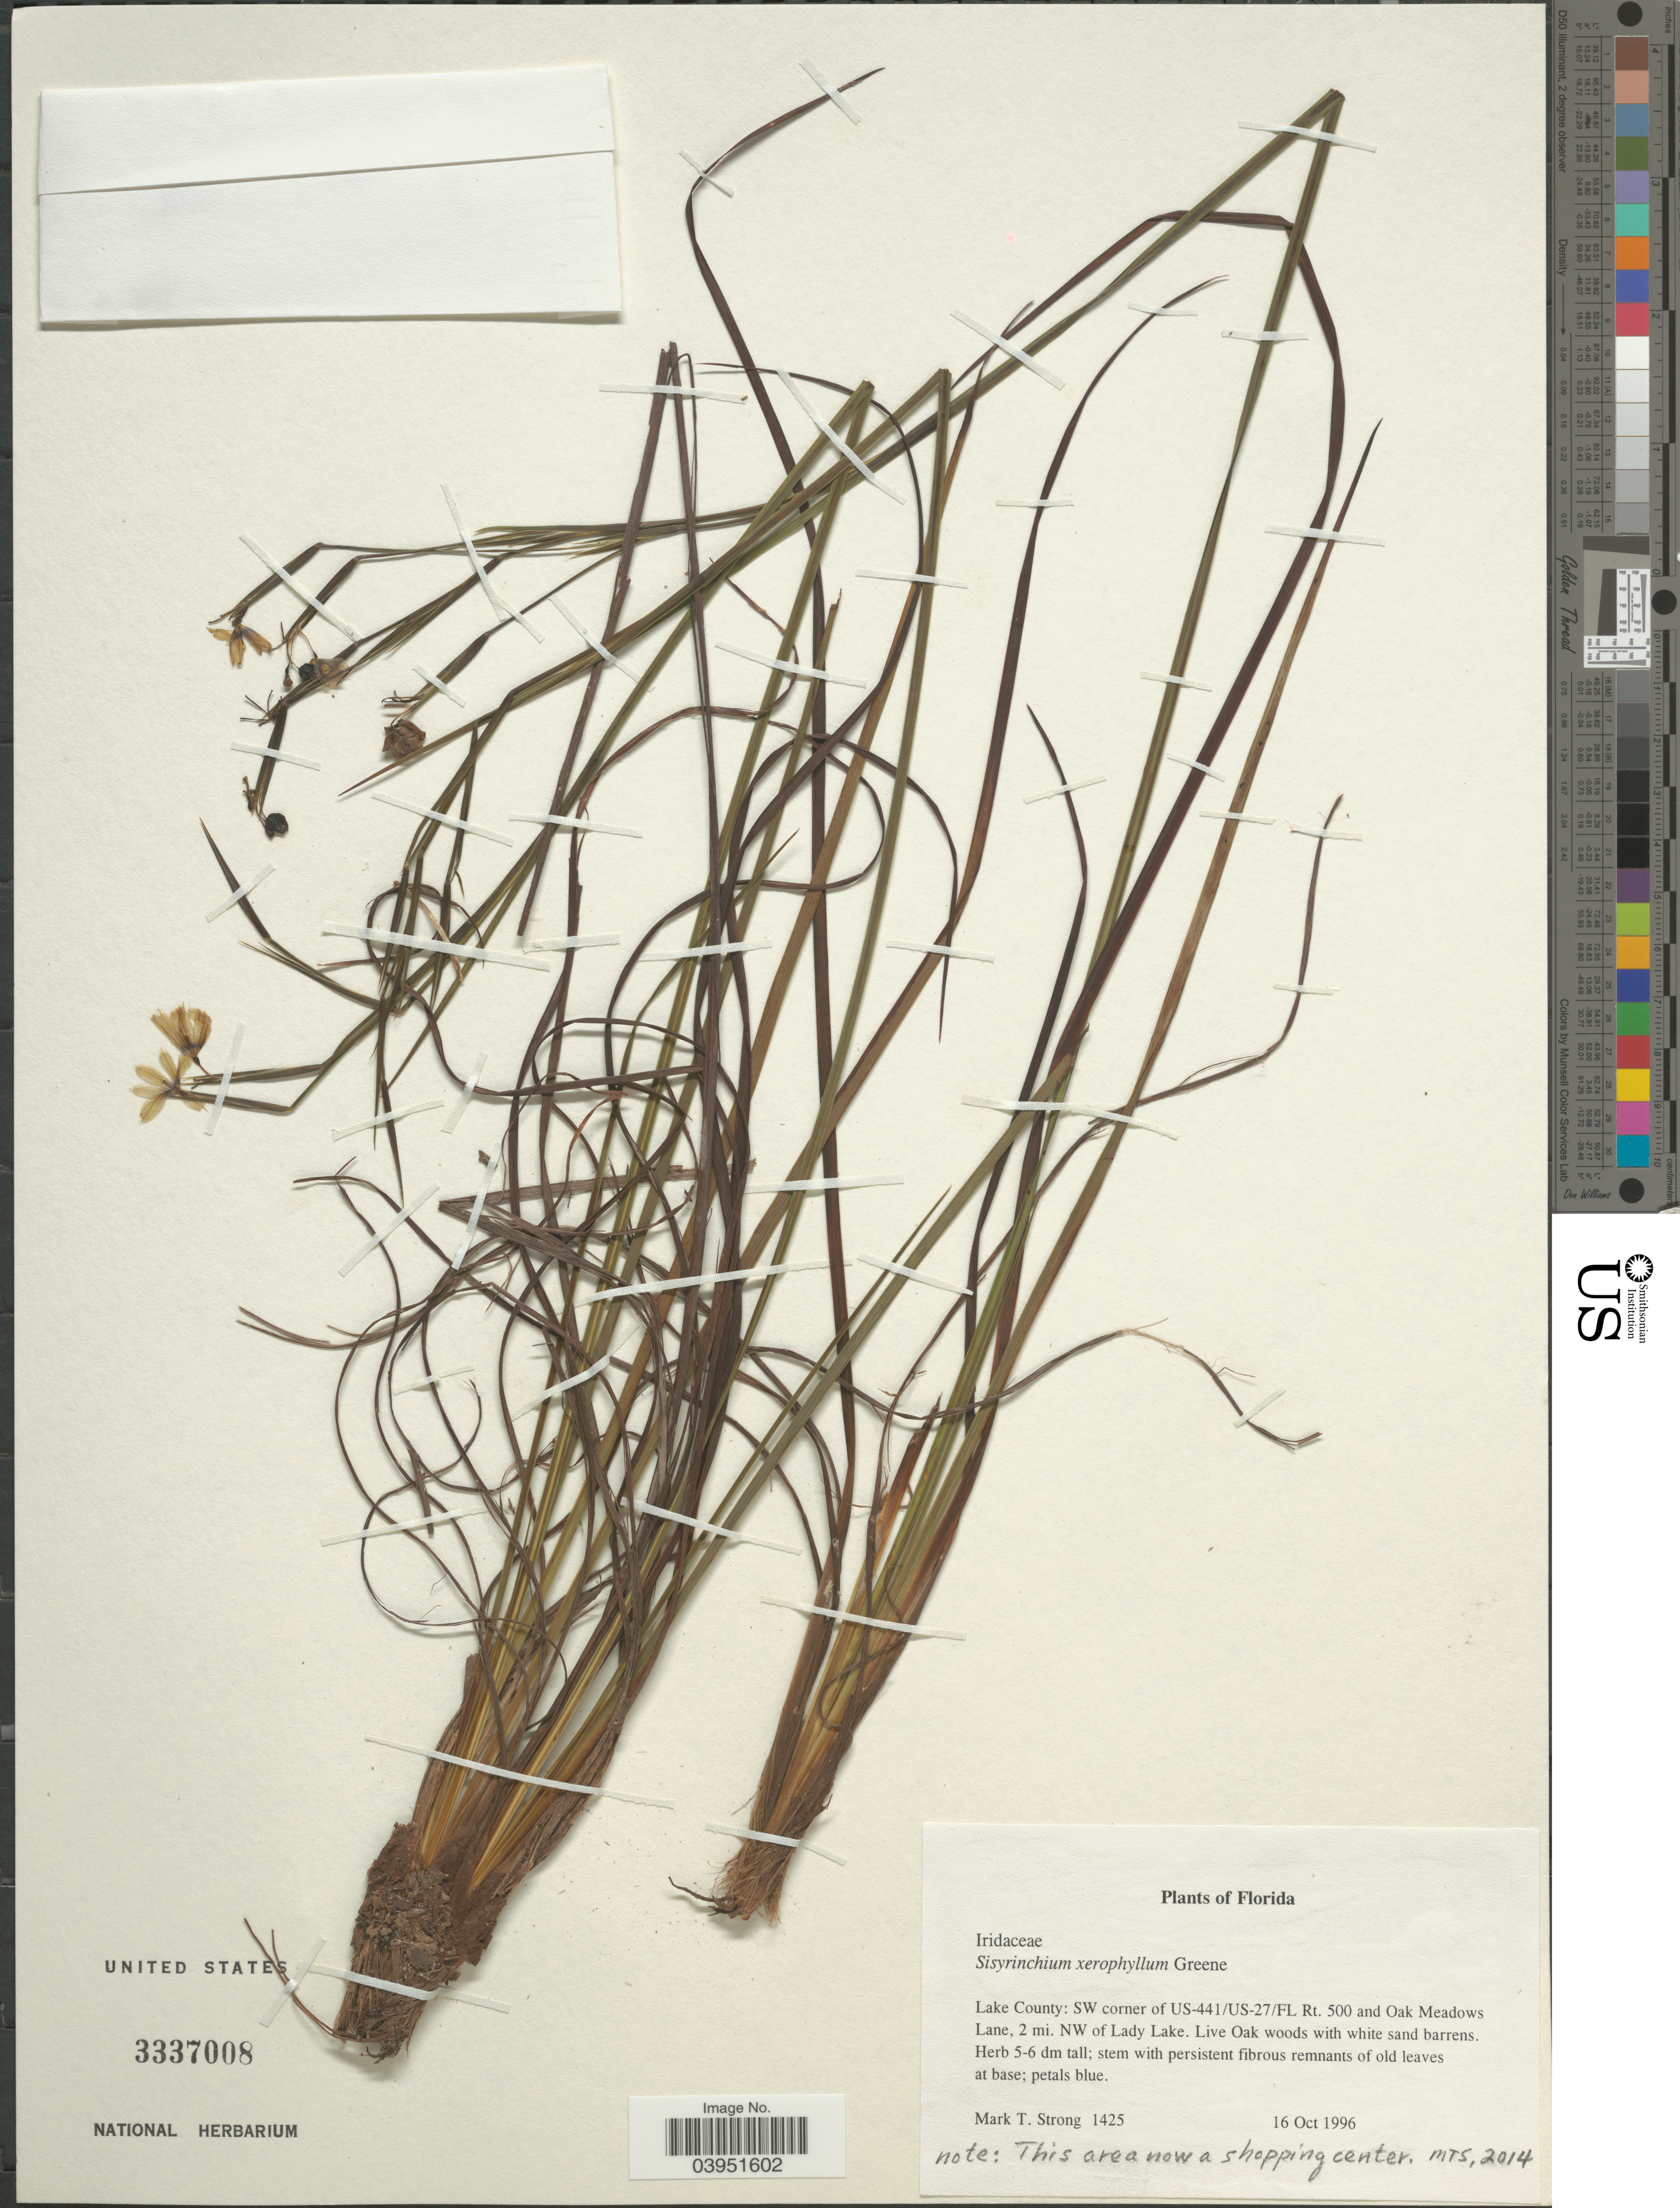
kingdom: Plantae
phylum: Tracheophyta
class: Liliopsida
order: Asparagales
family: Iridaceae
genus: Sisyrinchium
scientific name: Sisyrinchium xerophyllum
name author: Greene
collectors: M. T. Strong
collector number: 1425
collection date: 1996-10-16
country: United States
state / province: Florida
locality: Lake County: SW corner of US-441/US-27/ FL Rt. 500 and Oak Meadows Lane, 2 mi. NW of Lady Lake.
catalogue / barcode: US 3337008